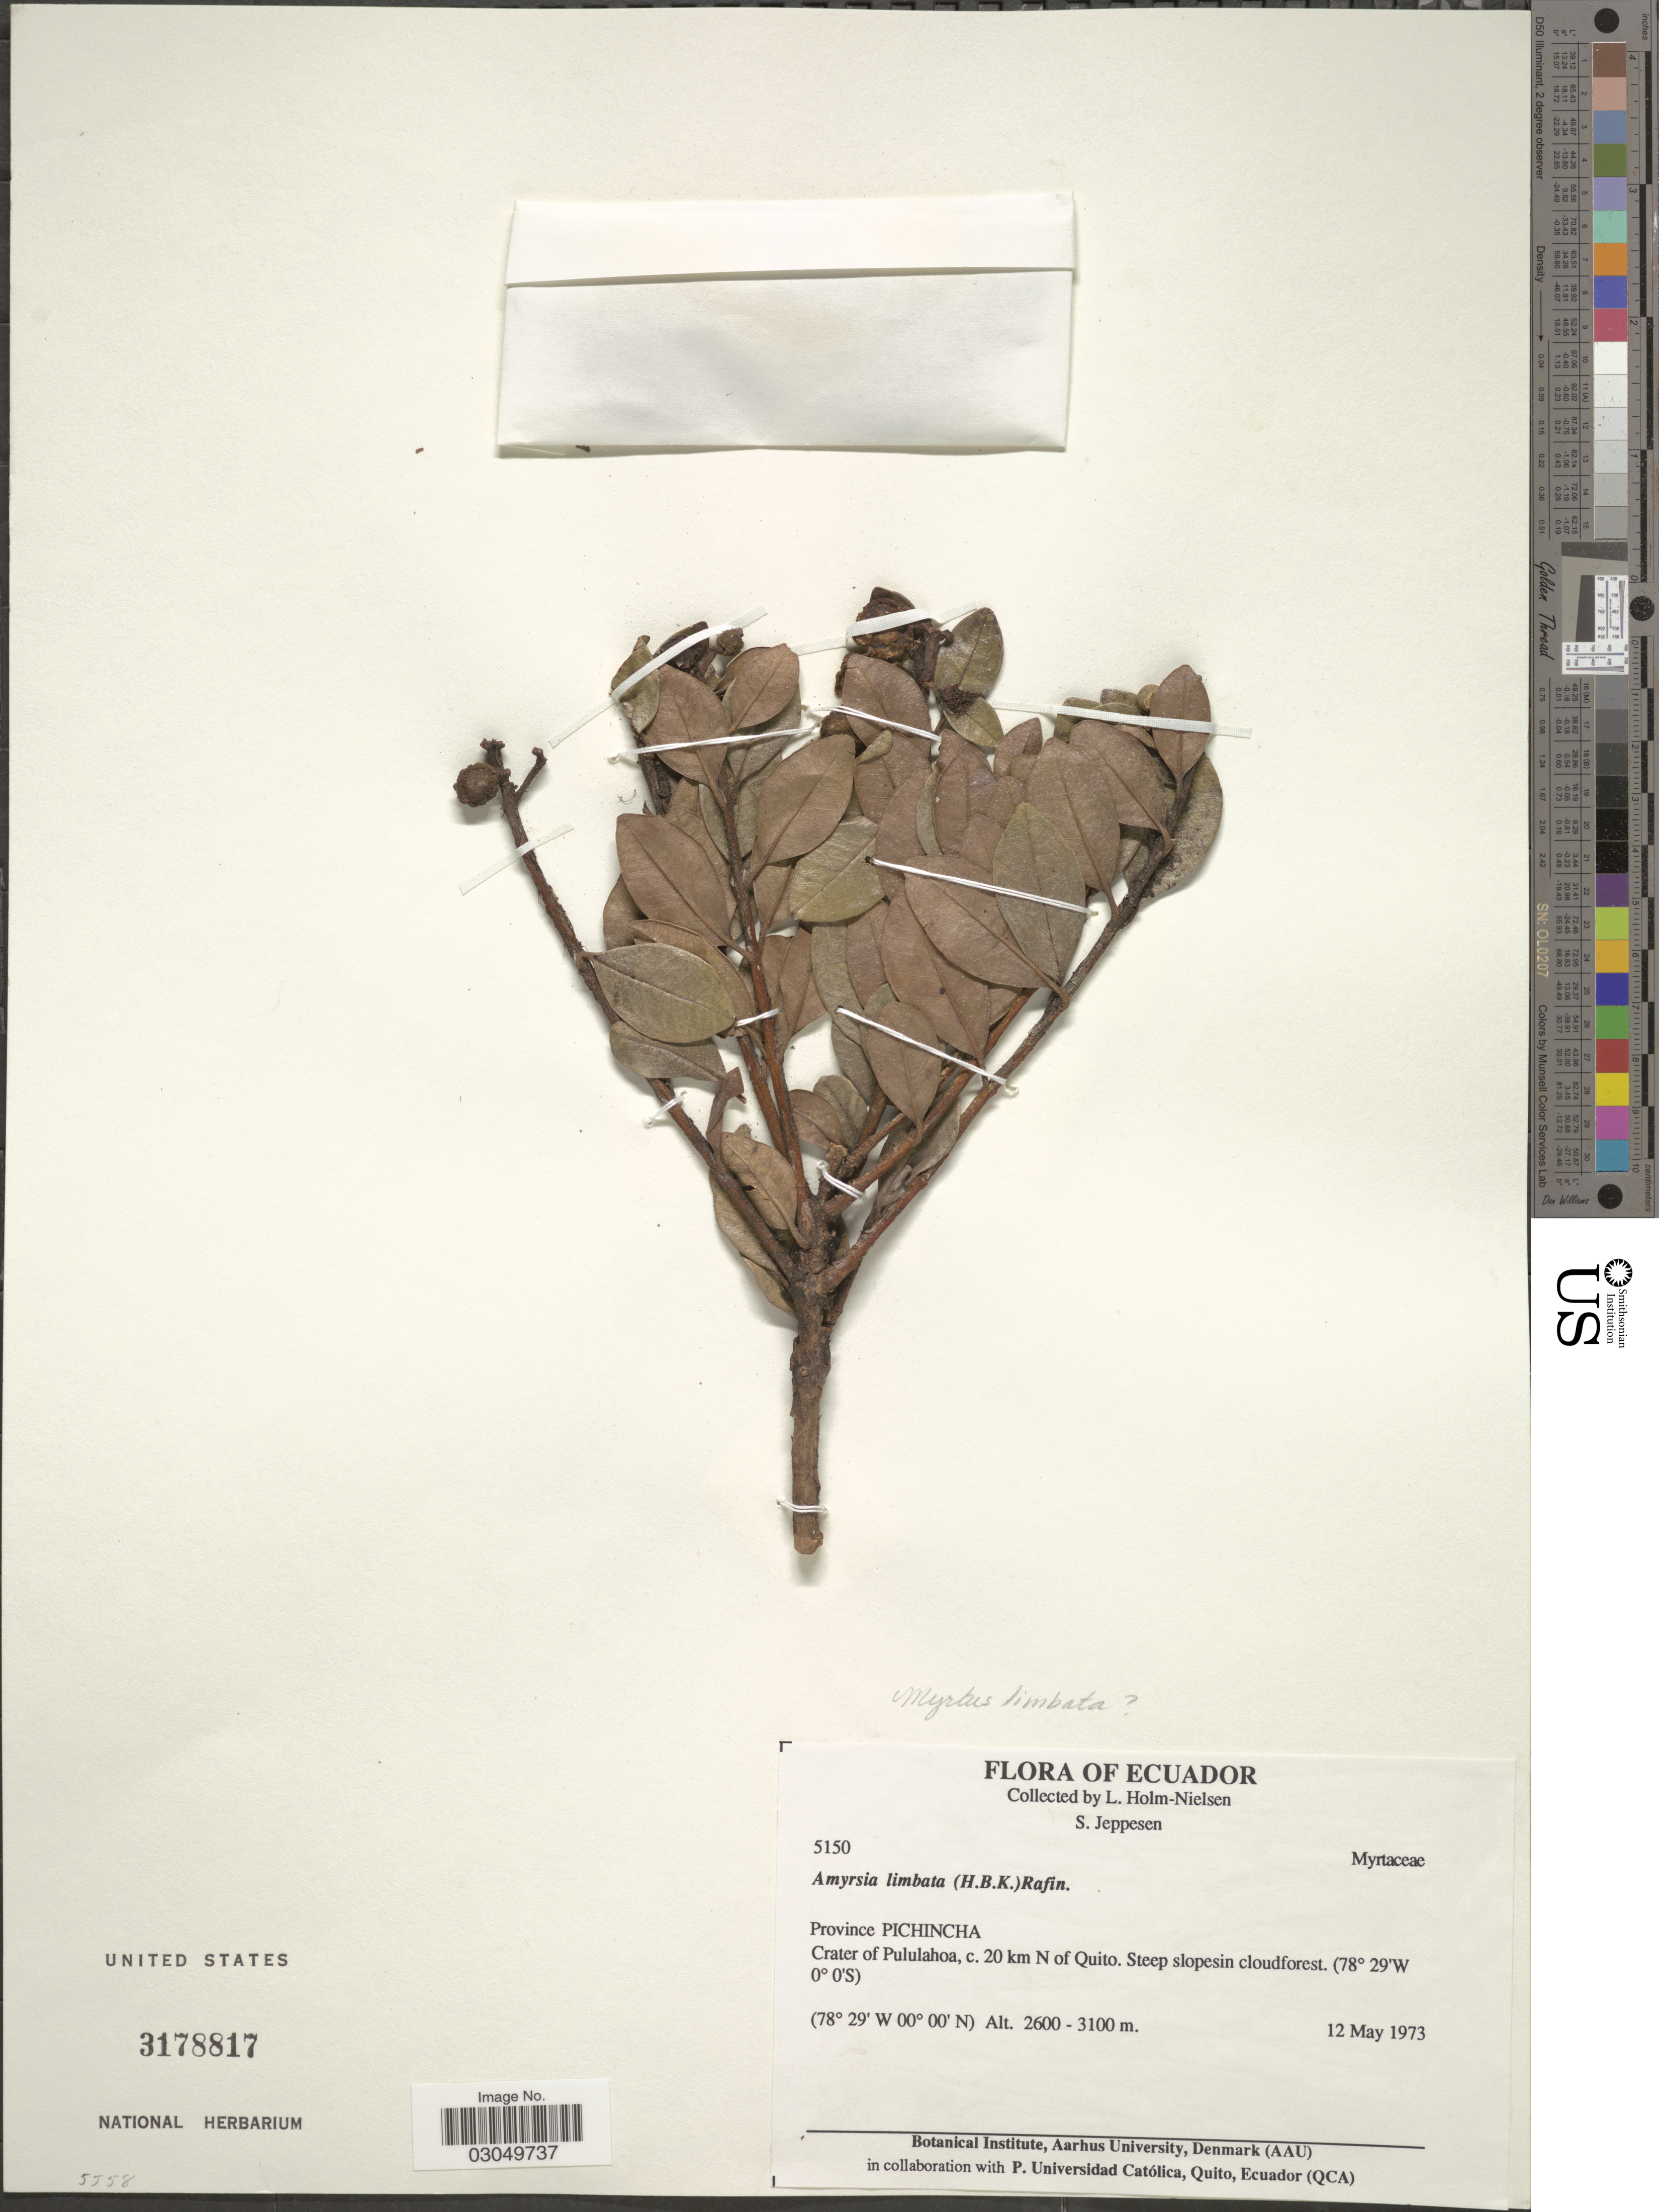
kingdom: Plantae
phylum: Tracheophyta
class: Magnoliopsida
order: Myrtales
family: Myrtaceae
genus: Myrtus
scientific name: Myrtus limbata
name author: Kunth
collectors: L. Holm-Nielsen & S. Jeppesen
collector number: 5150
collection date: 1973-05-12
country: Ecuador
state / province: Pichincha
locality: Crater of Pululahoa, c. 20 km N of Quito.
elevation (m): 2600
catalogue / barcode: US 3178817